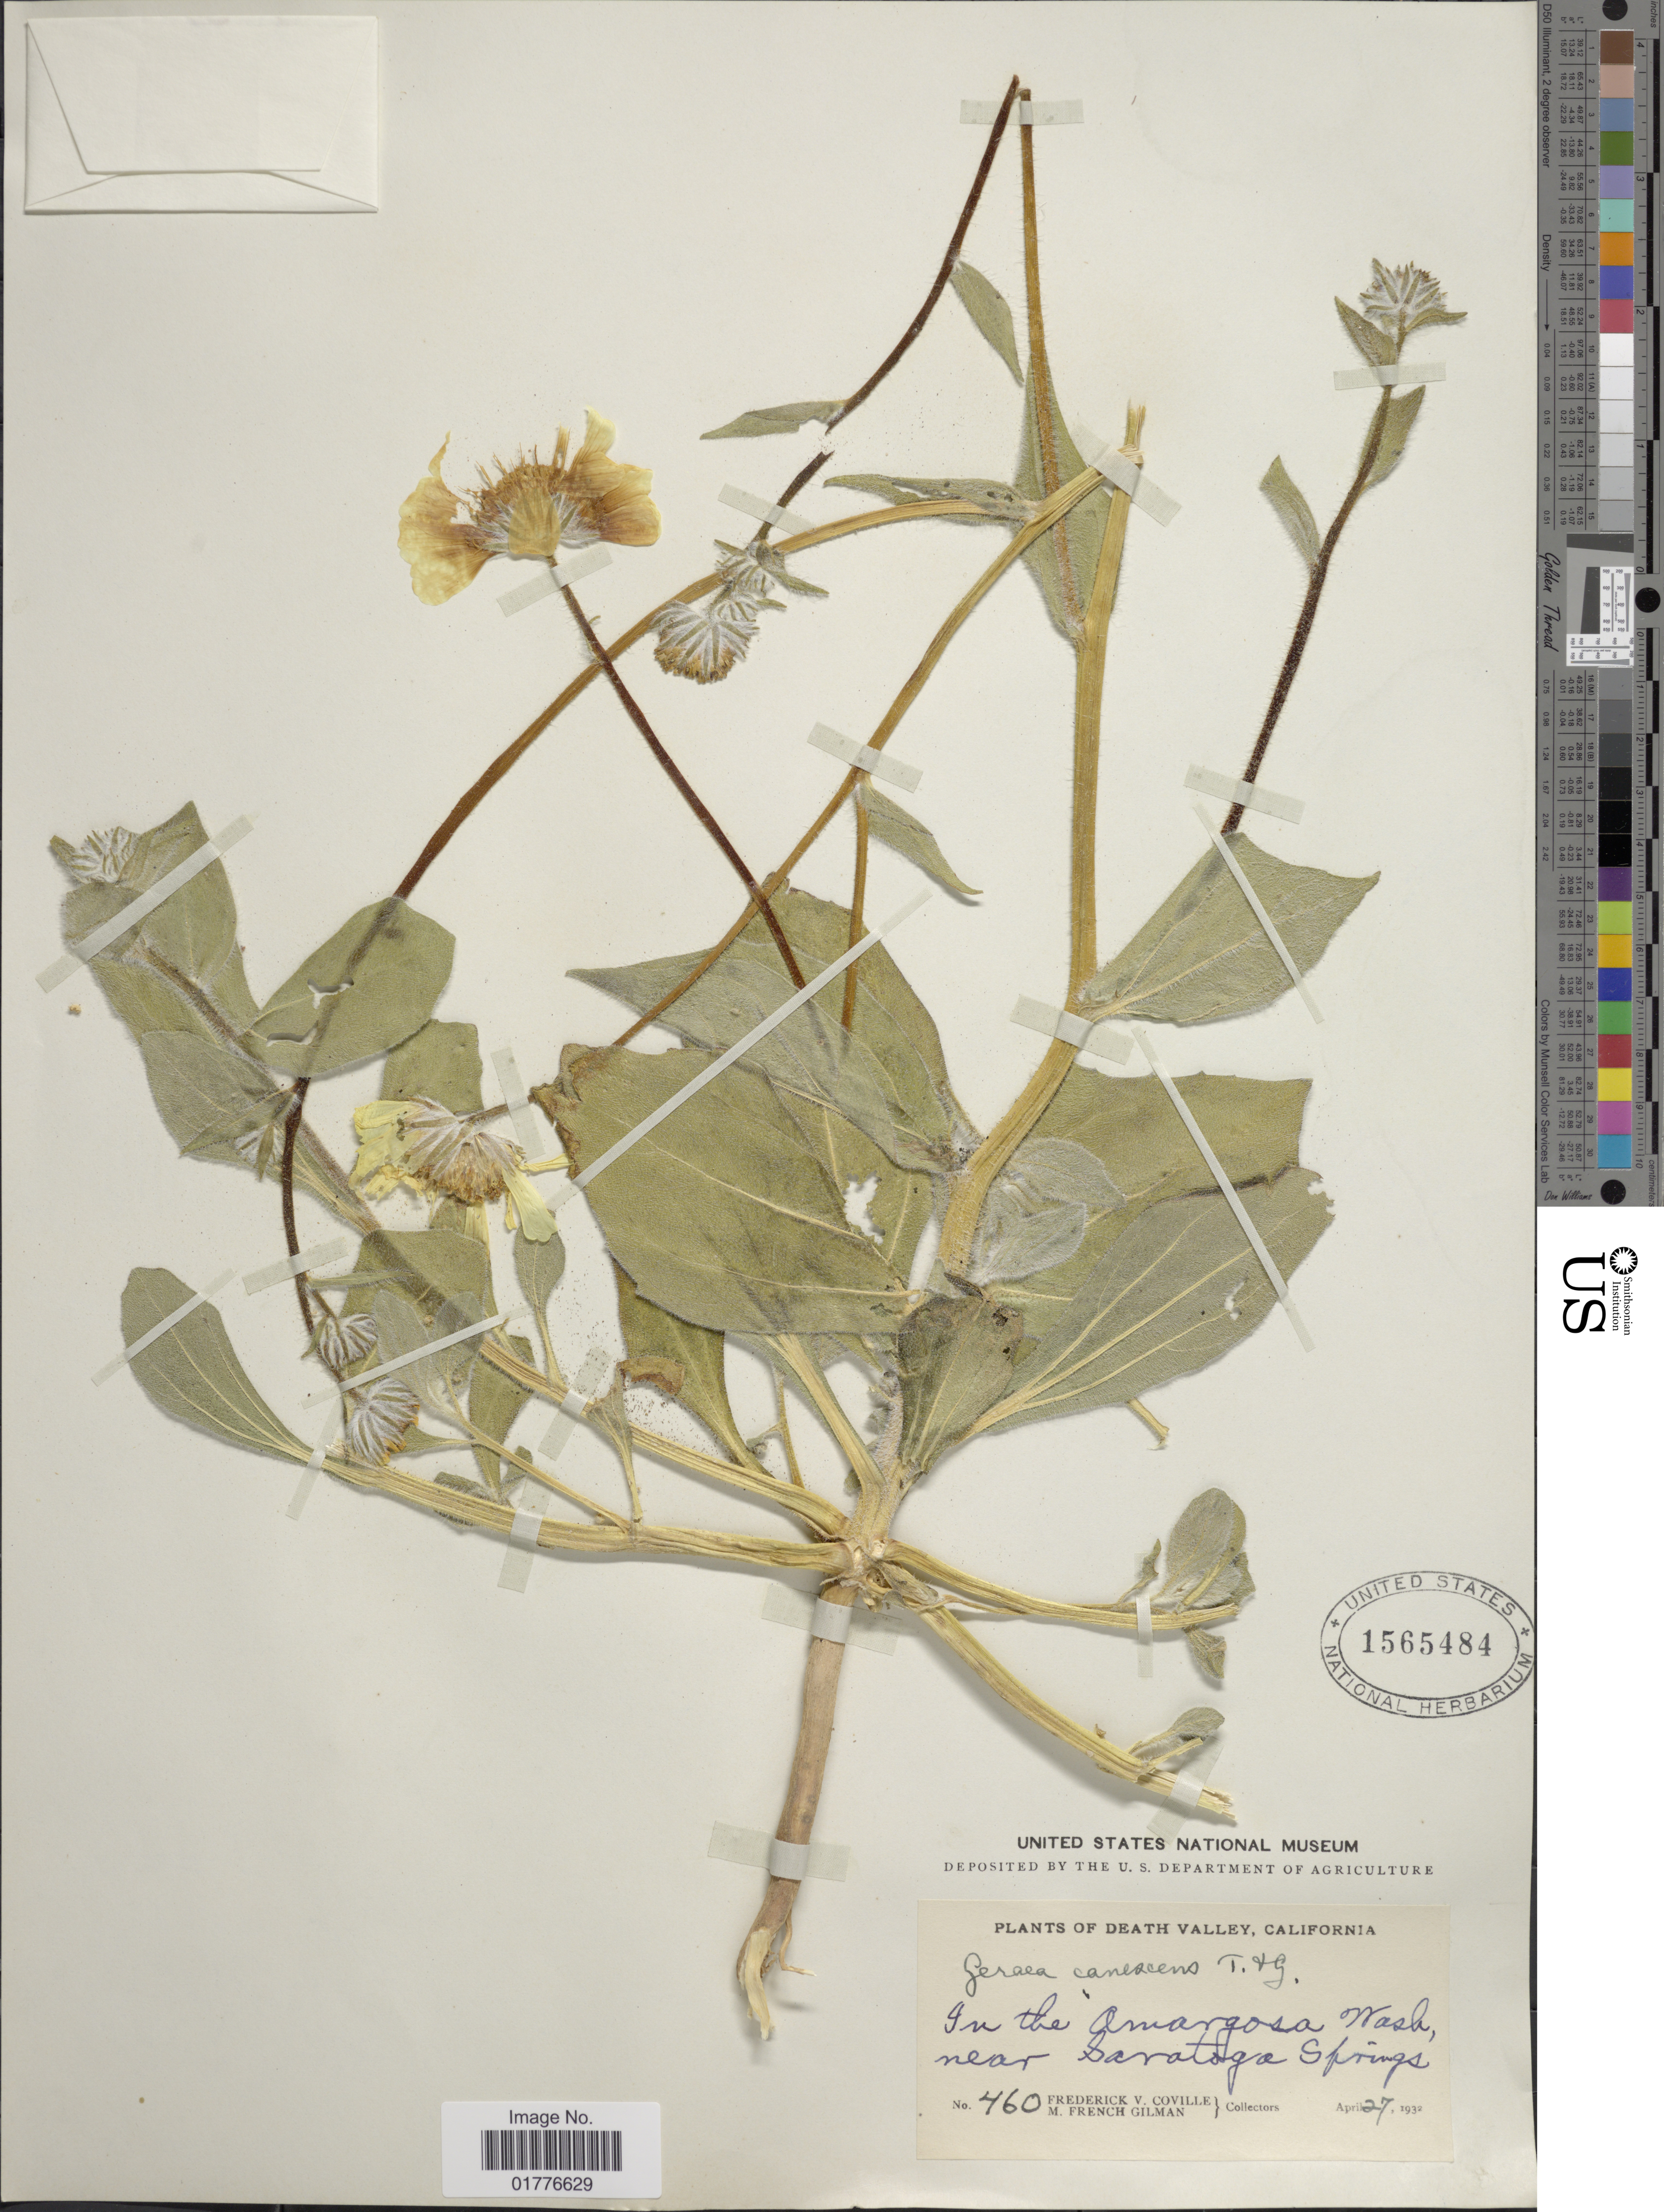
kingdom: Plantae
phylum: Tracheophyta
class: Magnoliopsida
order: Asterales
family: Asteraceae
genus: Geraea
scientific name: Geraea canescens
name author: Torr. & A. Gray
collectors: F. V. Coville & M. F. Gilman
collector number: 460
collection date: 1932-04-27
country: United States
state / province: California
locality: Death Valley. In the Amargosa Wash. near Saratoga Springs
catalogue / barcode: US 1565484